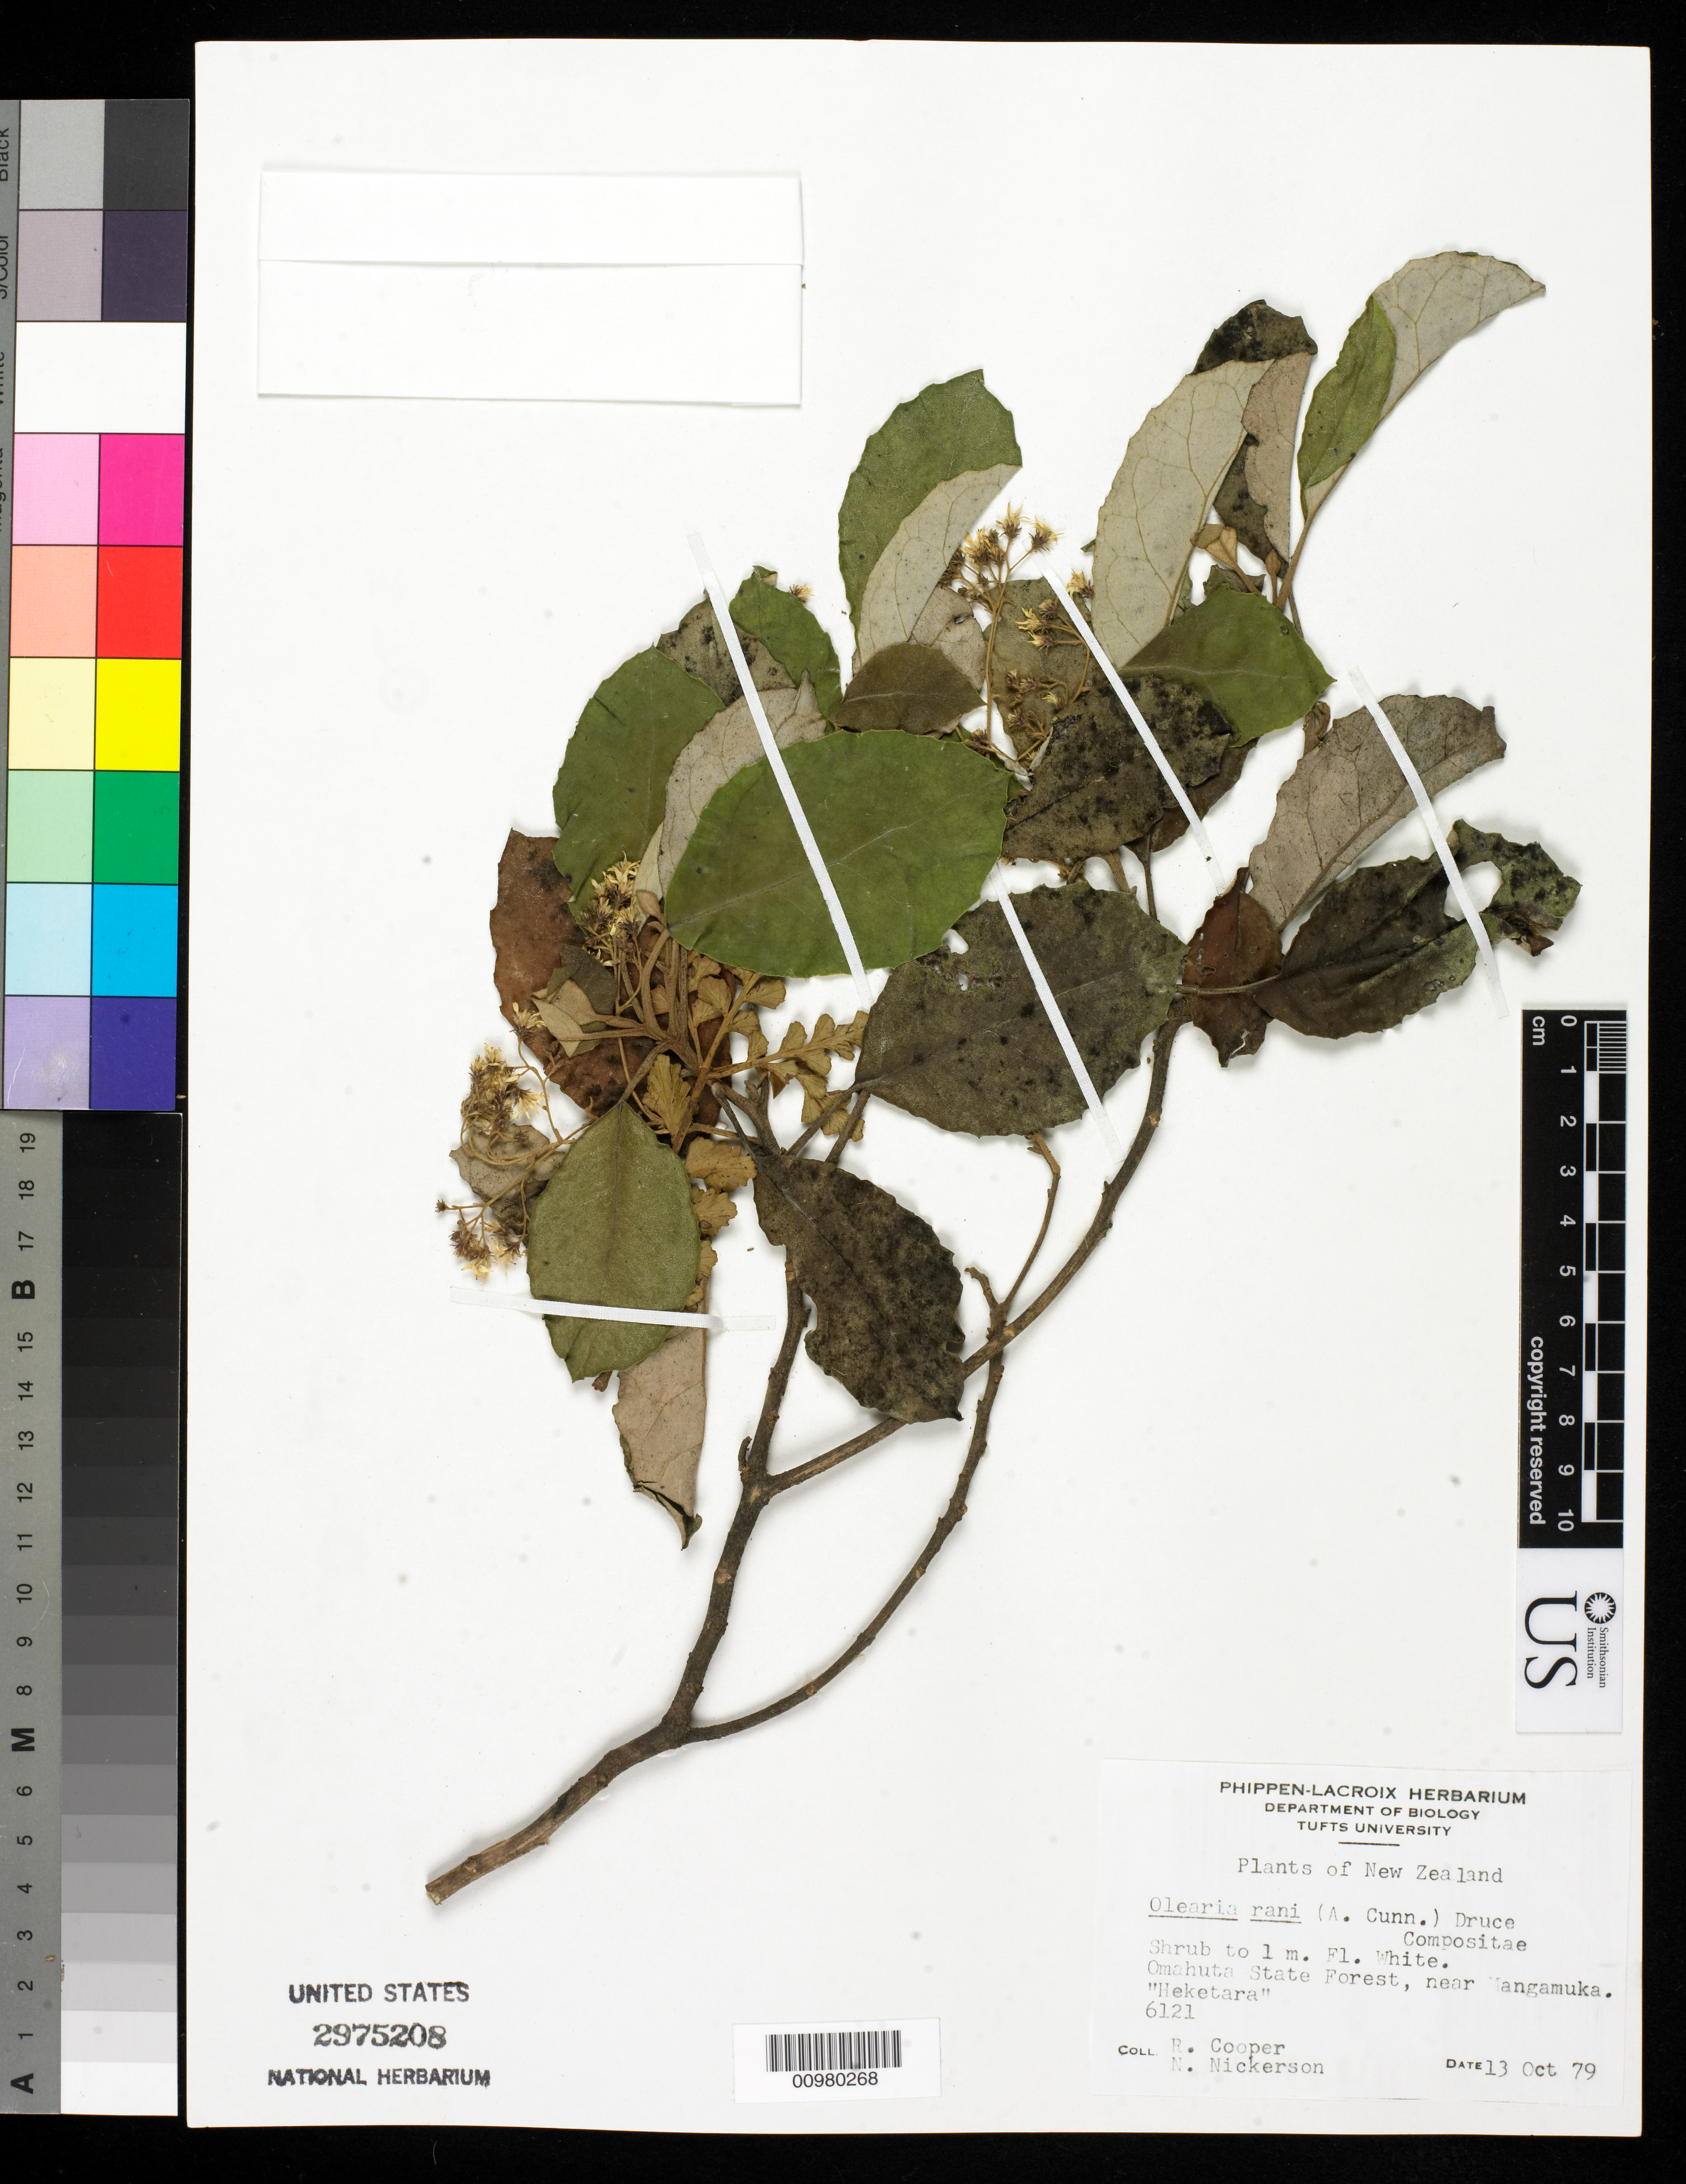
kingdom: Plantae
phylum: Tracheophyta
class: Magnoliopsida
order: Asterales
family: Asteraceae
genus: Olearia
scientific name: Olearia rani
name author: (A. Cunn.) Druce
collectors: R. Cooper & N. Nickerson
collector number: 6121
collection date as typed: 13 Oct 1979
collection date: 1979-10-13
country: New Zealand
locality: Omahuta State Forest, near Mangamuka.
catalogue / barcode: US 2975208